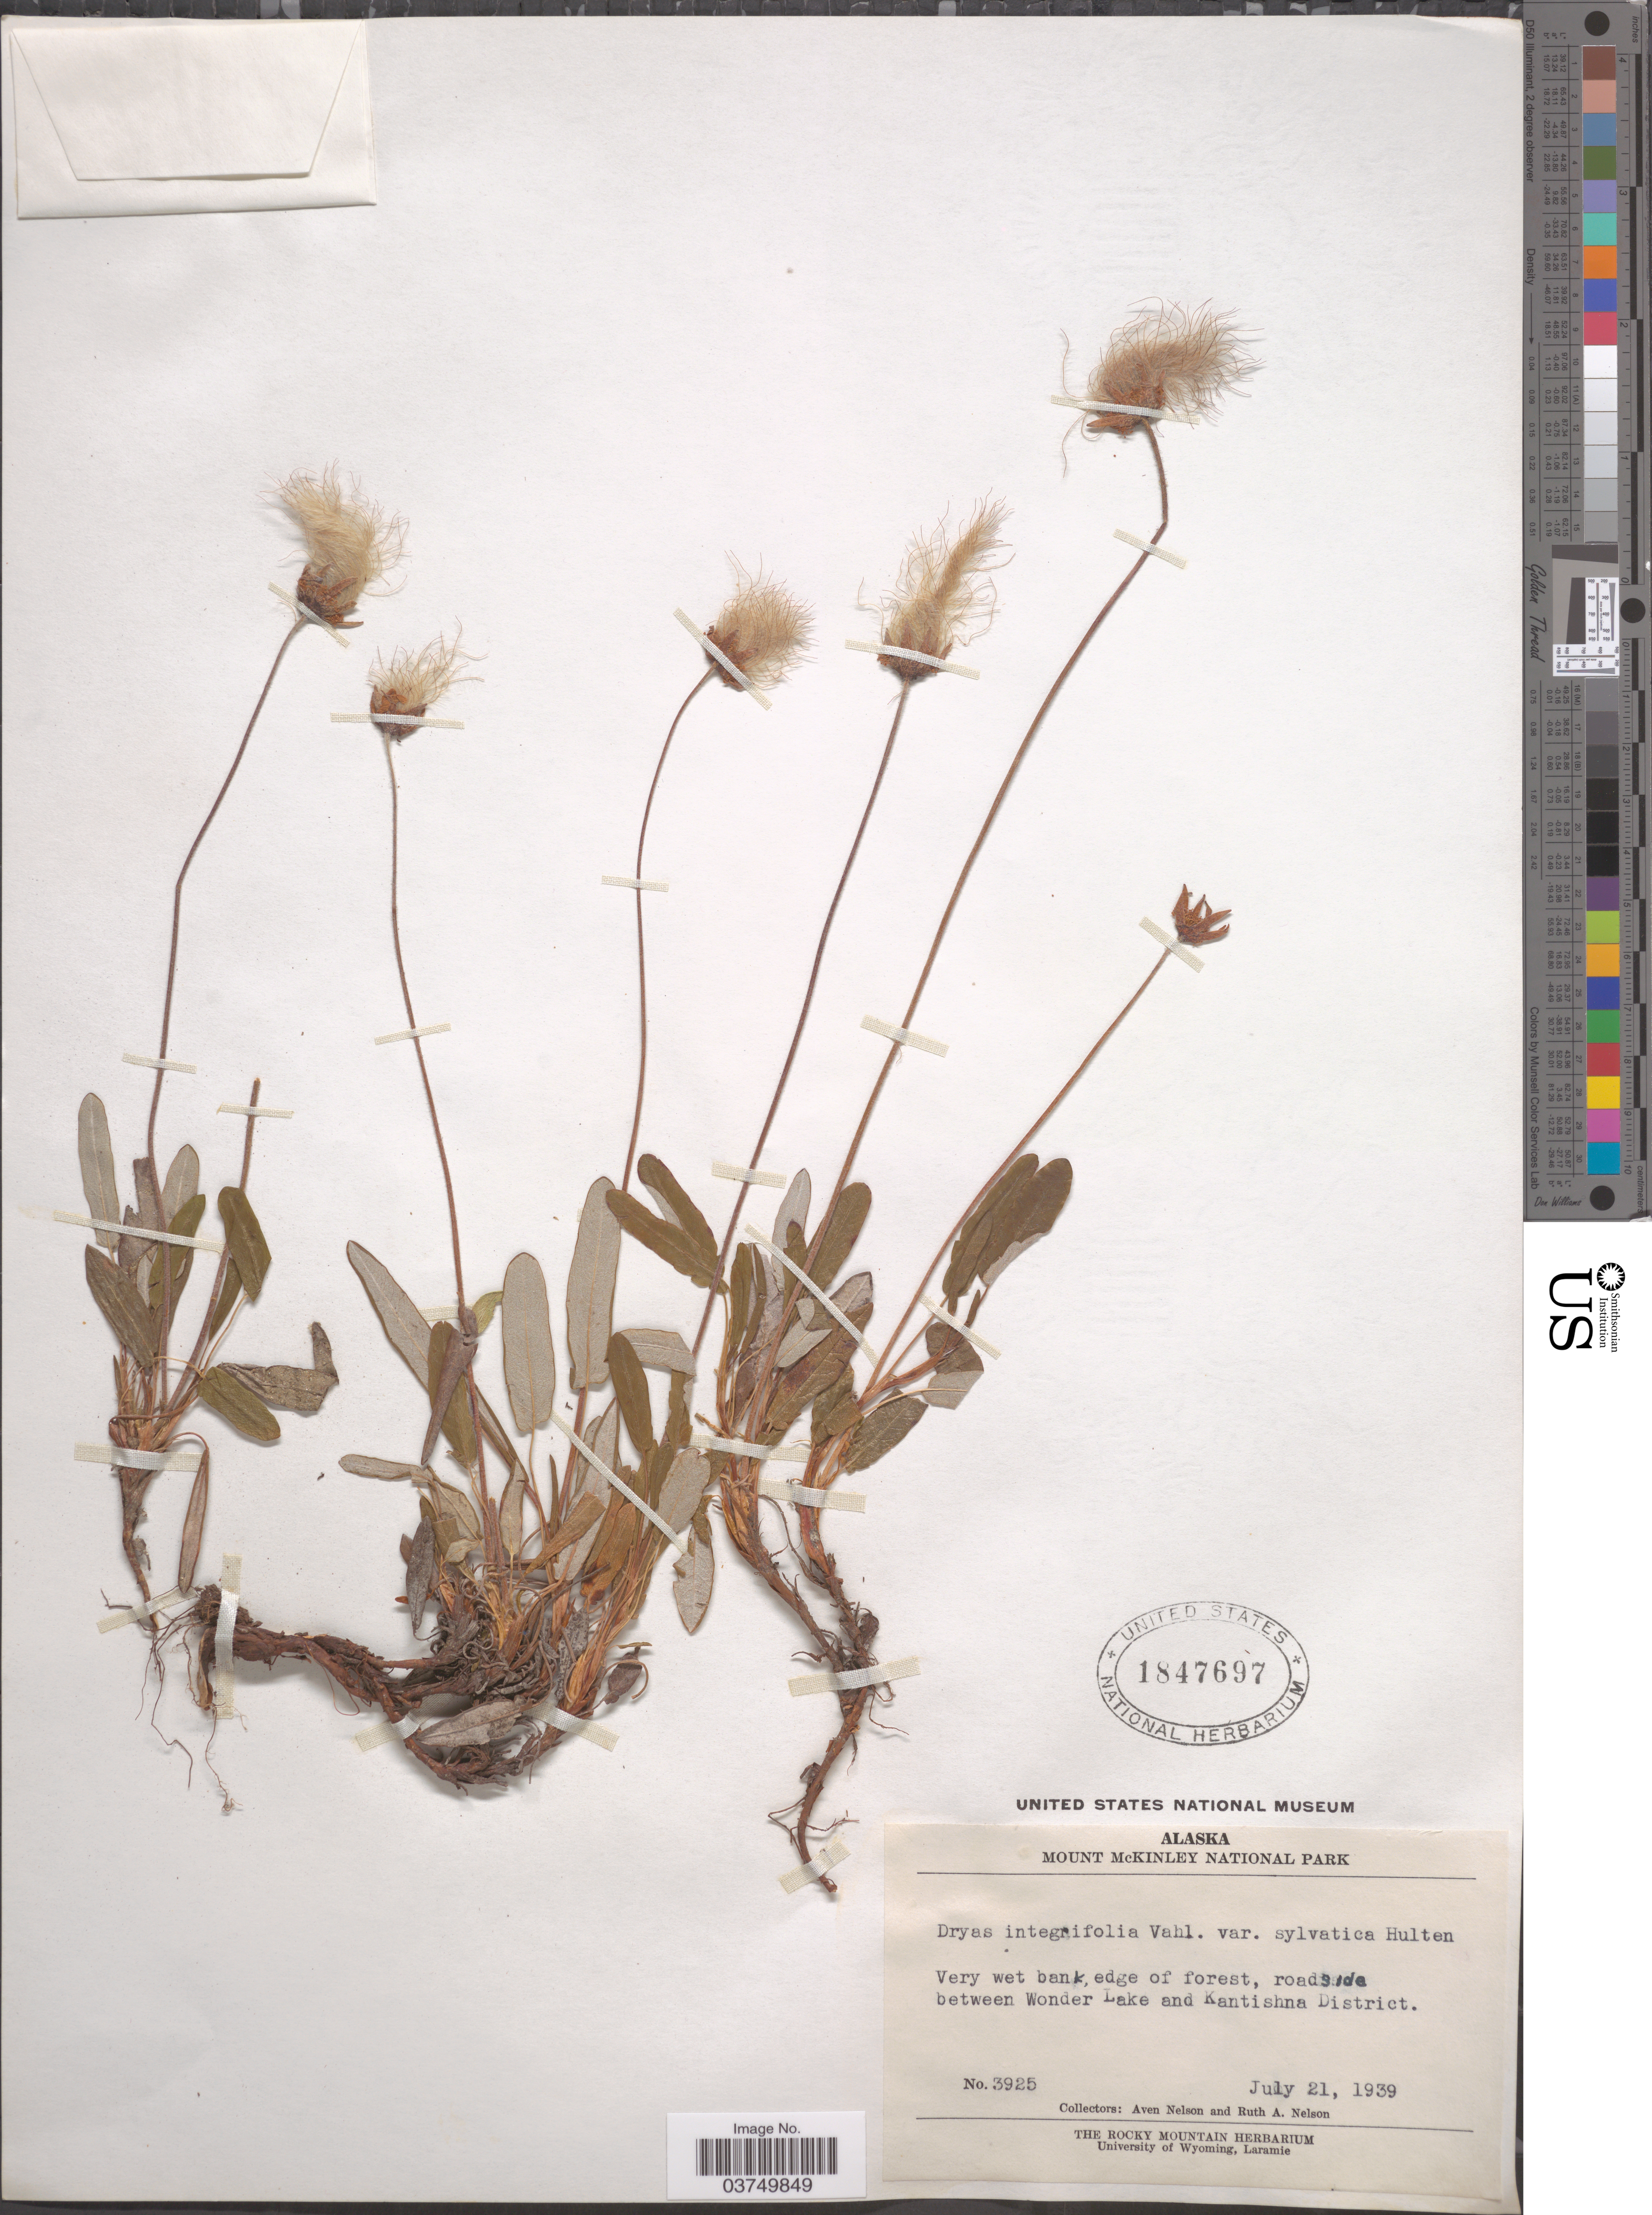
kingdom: Plantae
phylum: Tracheophyta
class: Magnoliopsida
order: Rosales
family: Rosaceae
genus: Dryas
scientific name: Dryas sylvatica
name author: (Hultén) A.E. Porsild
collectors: A. Nelson & R. A. Nelson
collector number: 3925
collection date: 1939-07-21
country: United States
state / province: Alaska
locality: Mount McKinley National Park. Very wet bank edge of forest, roadside between Wonder Lake and Kantishna District.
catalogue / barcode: US 1847697